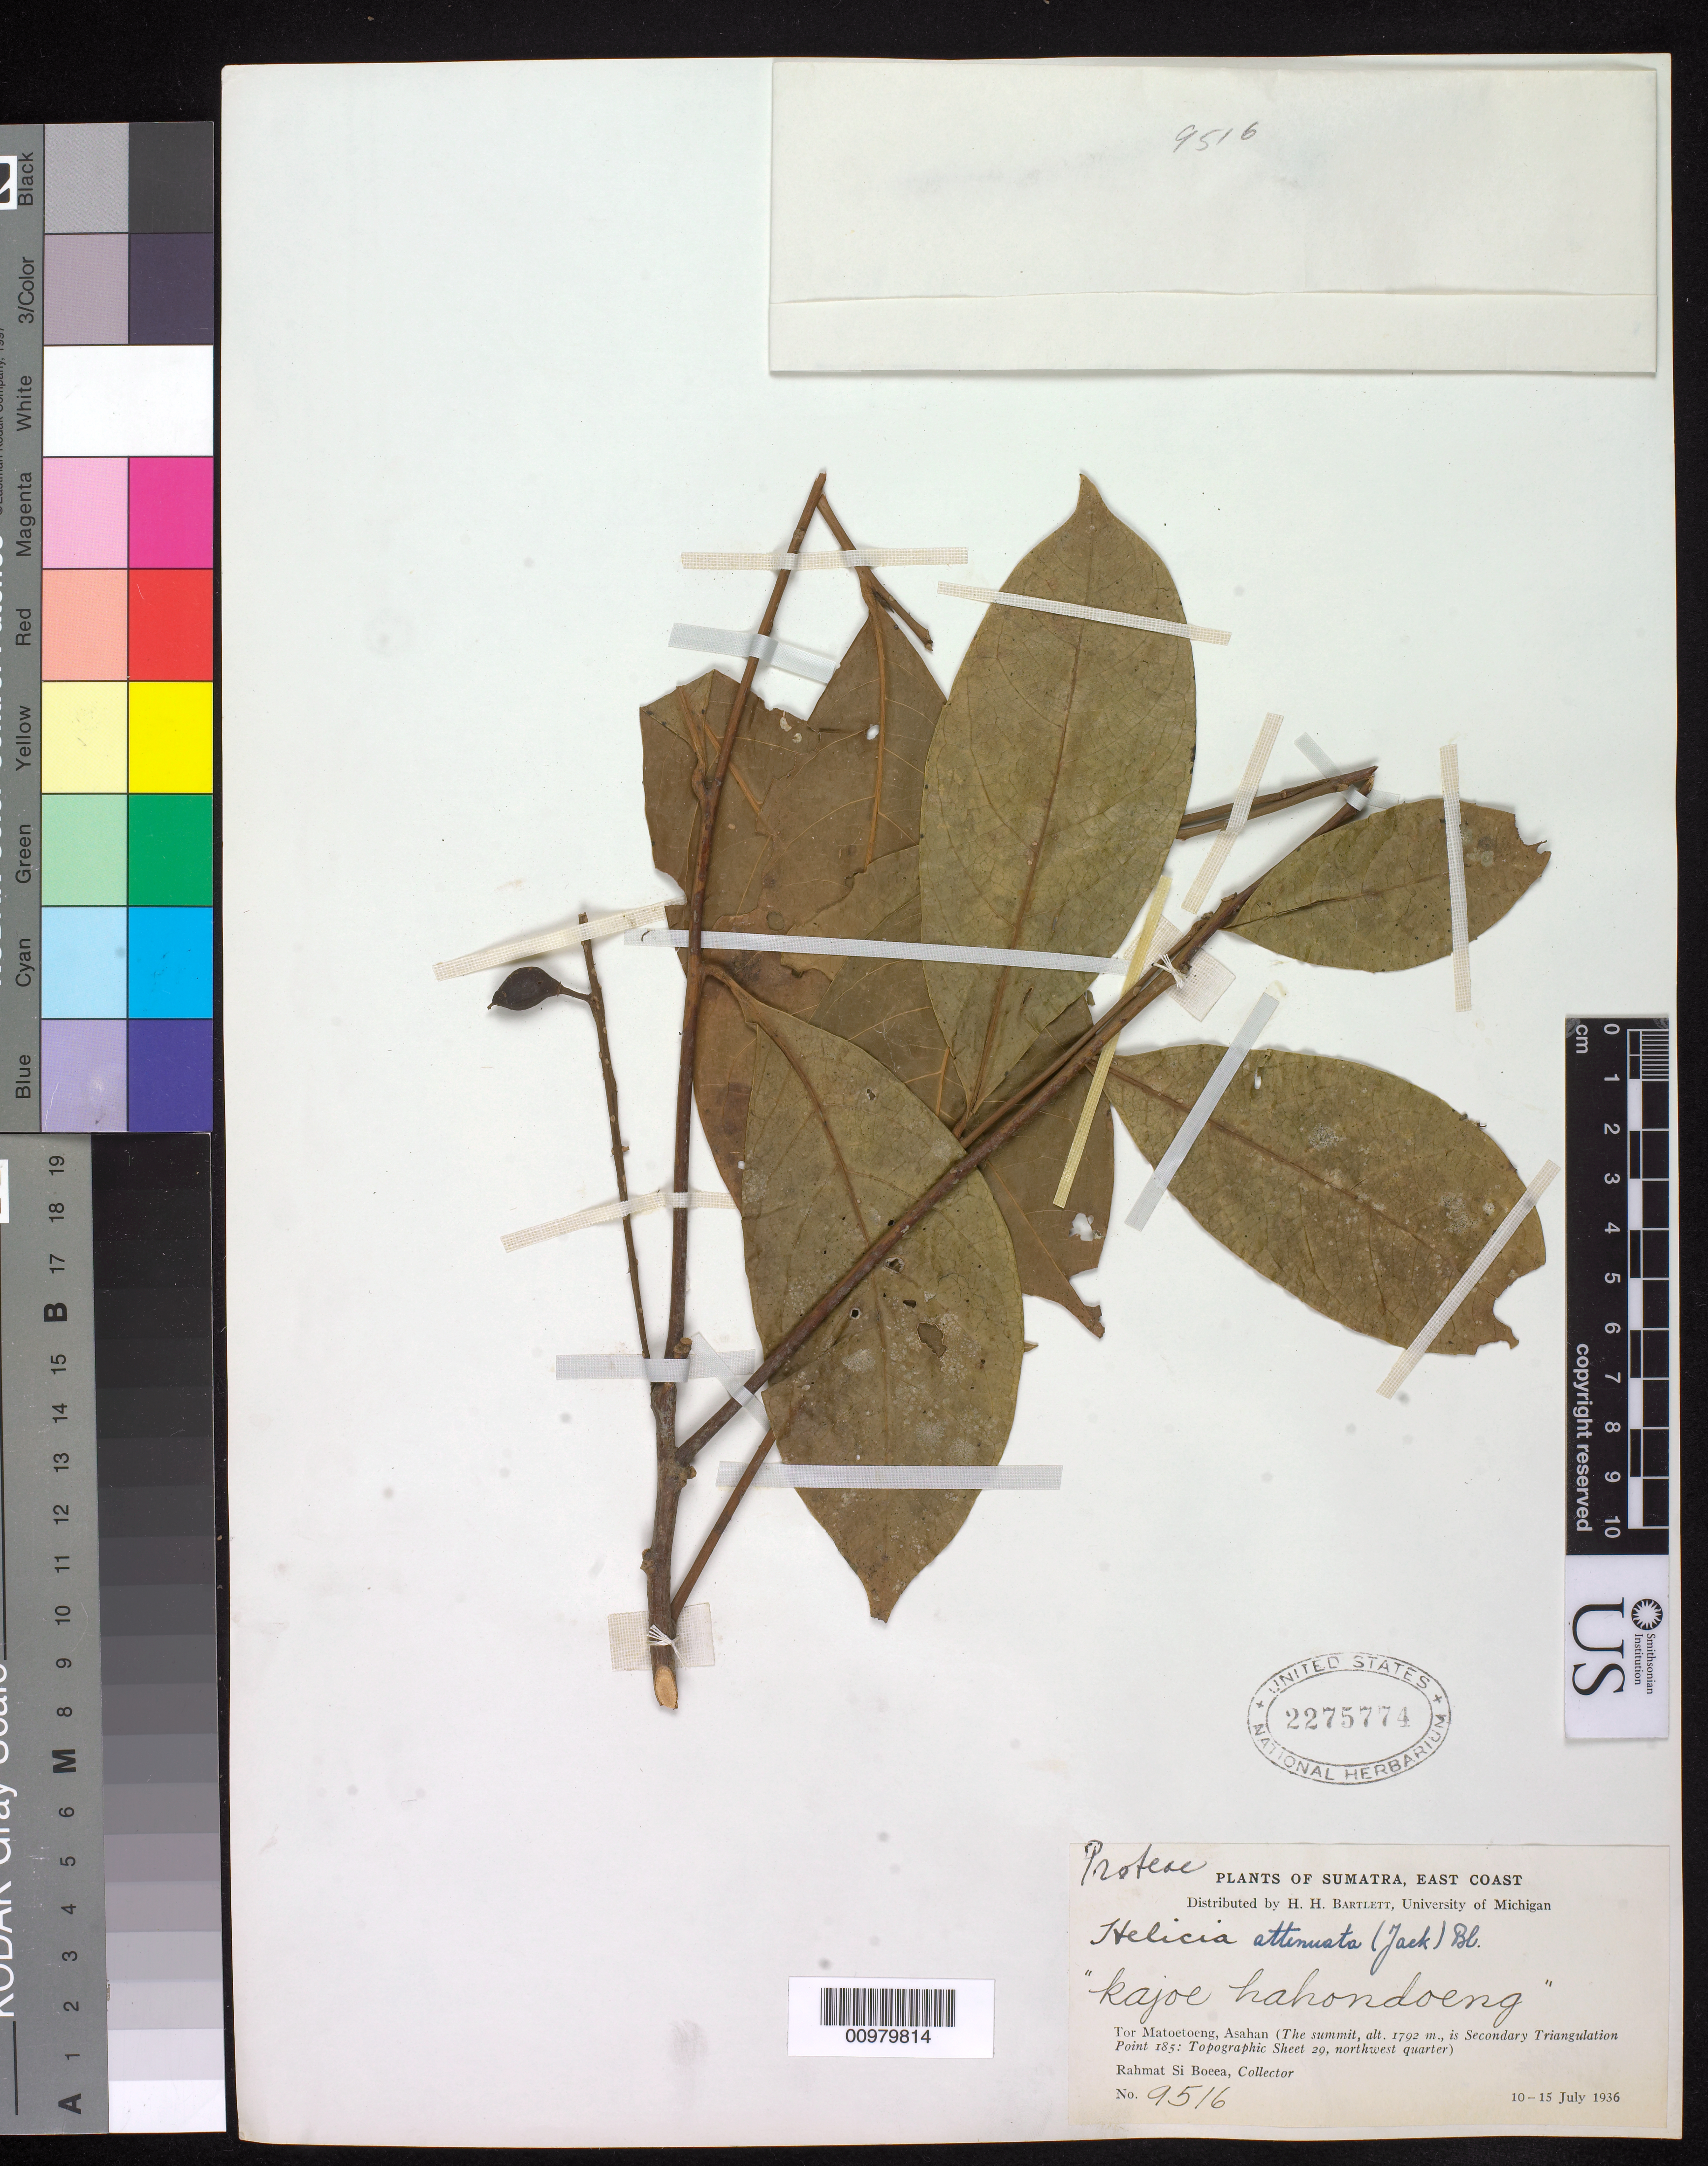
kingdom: Plantae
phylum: Tracheophyta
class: Magnoliopsida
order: Proteales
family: Proteaceae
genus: Helicia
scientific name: Helicia attenuata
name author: (Jack) Blume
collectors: Rahmat Si Boeea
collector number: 9516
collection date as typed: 10 Jul 1936 to 15 Jul 1936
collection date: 1936-07-10/1936-07-15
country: Indonesia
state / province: Sumatra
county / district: North Sumatra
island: Sumatra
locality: North Sumatra, East Coast, Asahan, Matoetoeng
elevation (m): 1792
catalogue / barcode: US 2275774